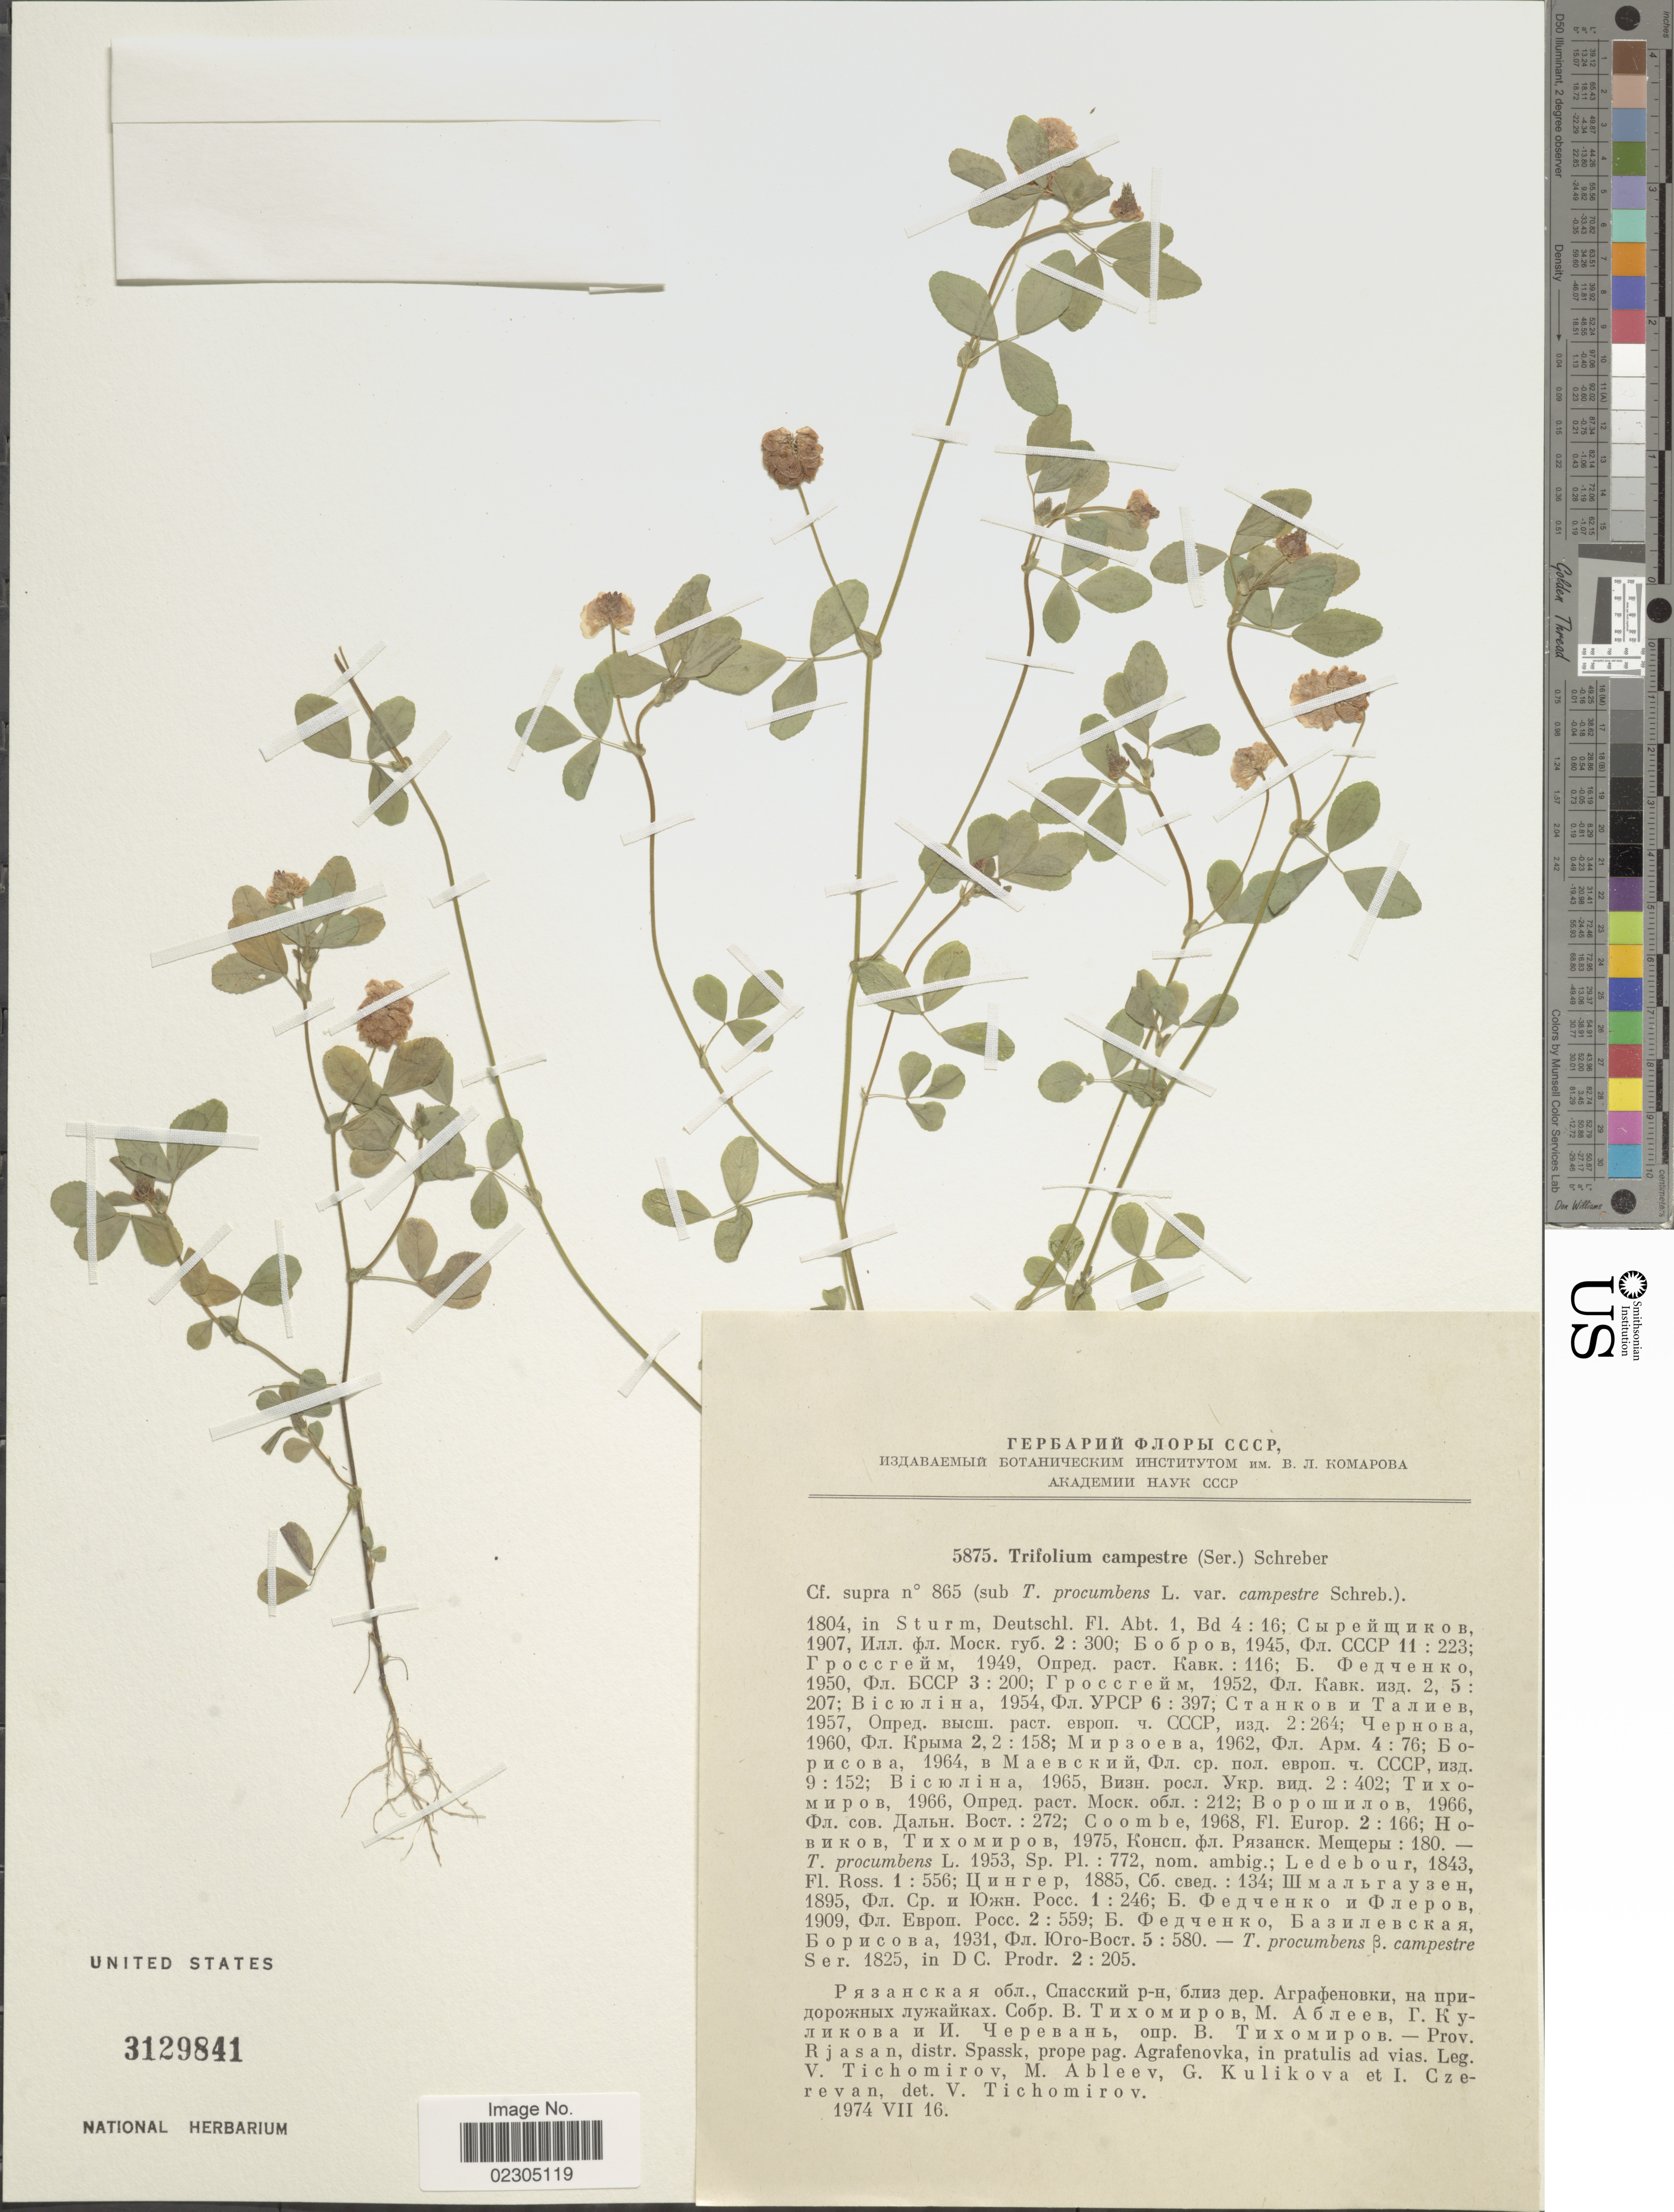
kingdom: Plantae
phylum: Tracheophyta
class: Magnoliopsida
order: Fabales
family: Fabaceae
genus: Trifolium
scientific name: Trifolium campestre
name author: Schreb.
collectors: V. Tichomirov, M. Ableev, G. Kulikova & I. Czerevan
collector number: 5875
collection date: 1974-07-16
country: Russian Federation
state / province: Ryazan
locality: Prov. Rjasan, distr. Spassk, prope pag. Agrafenovka, in pratulis ad vias,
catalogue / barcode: US 3129841